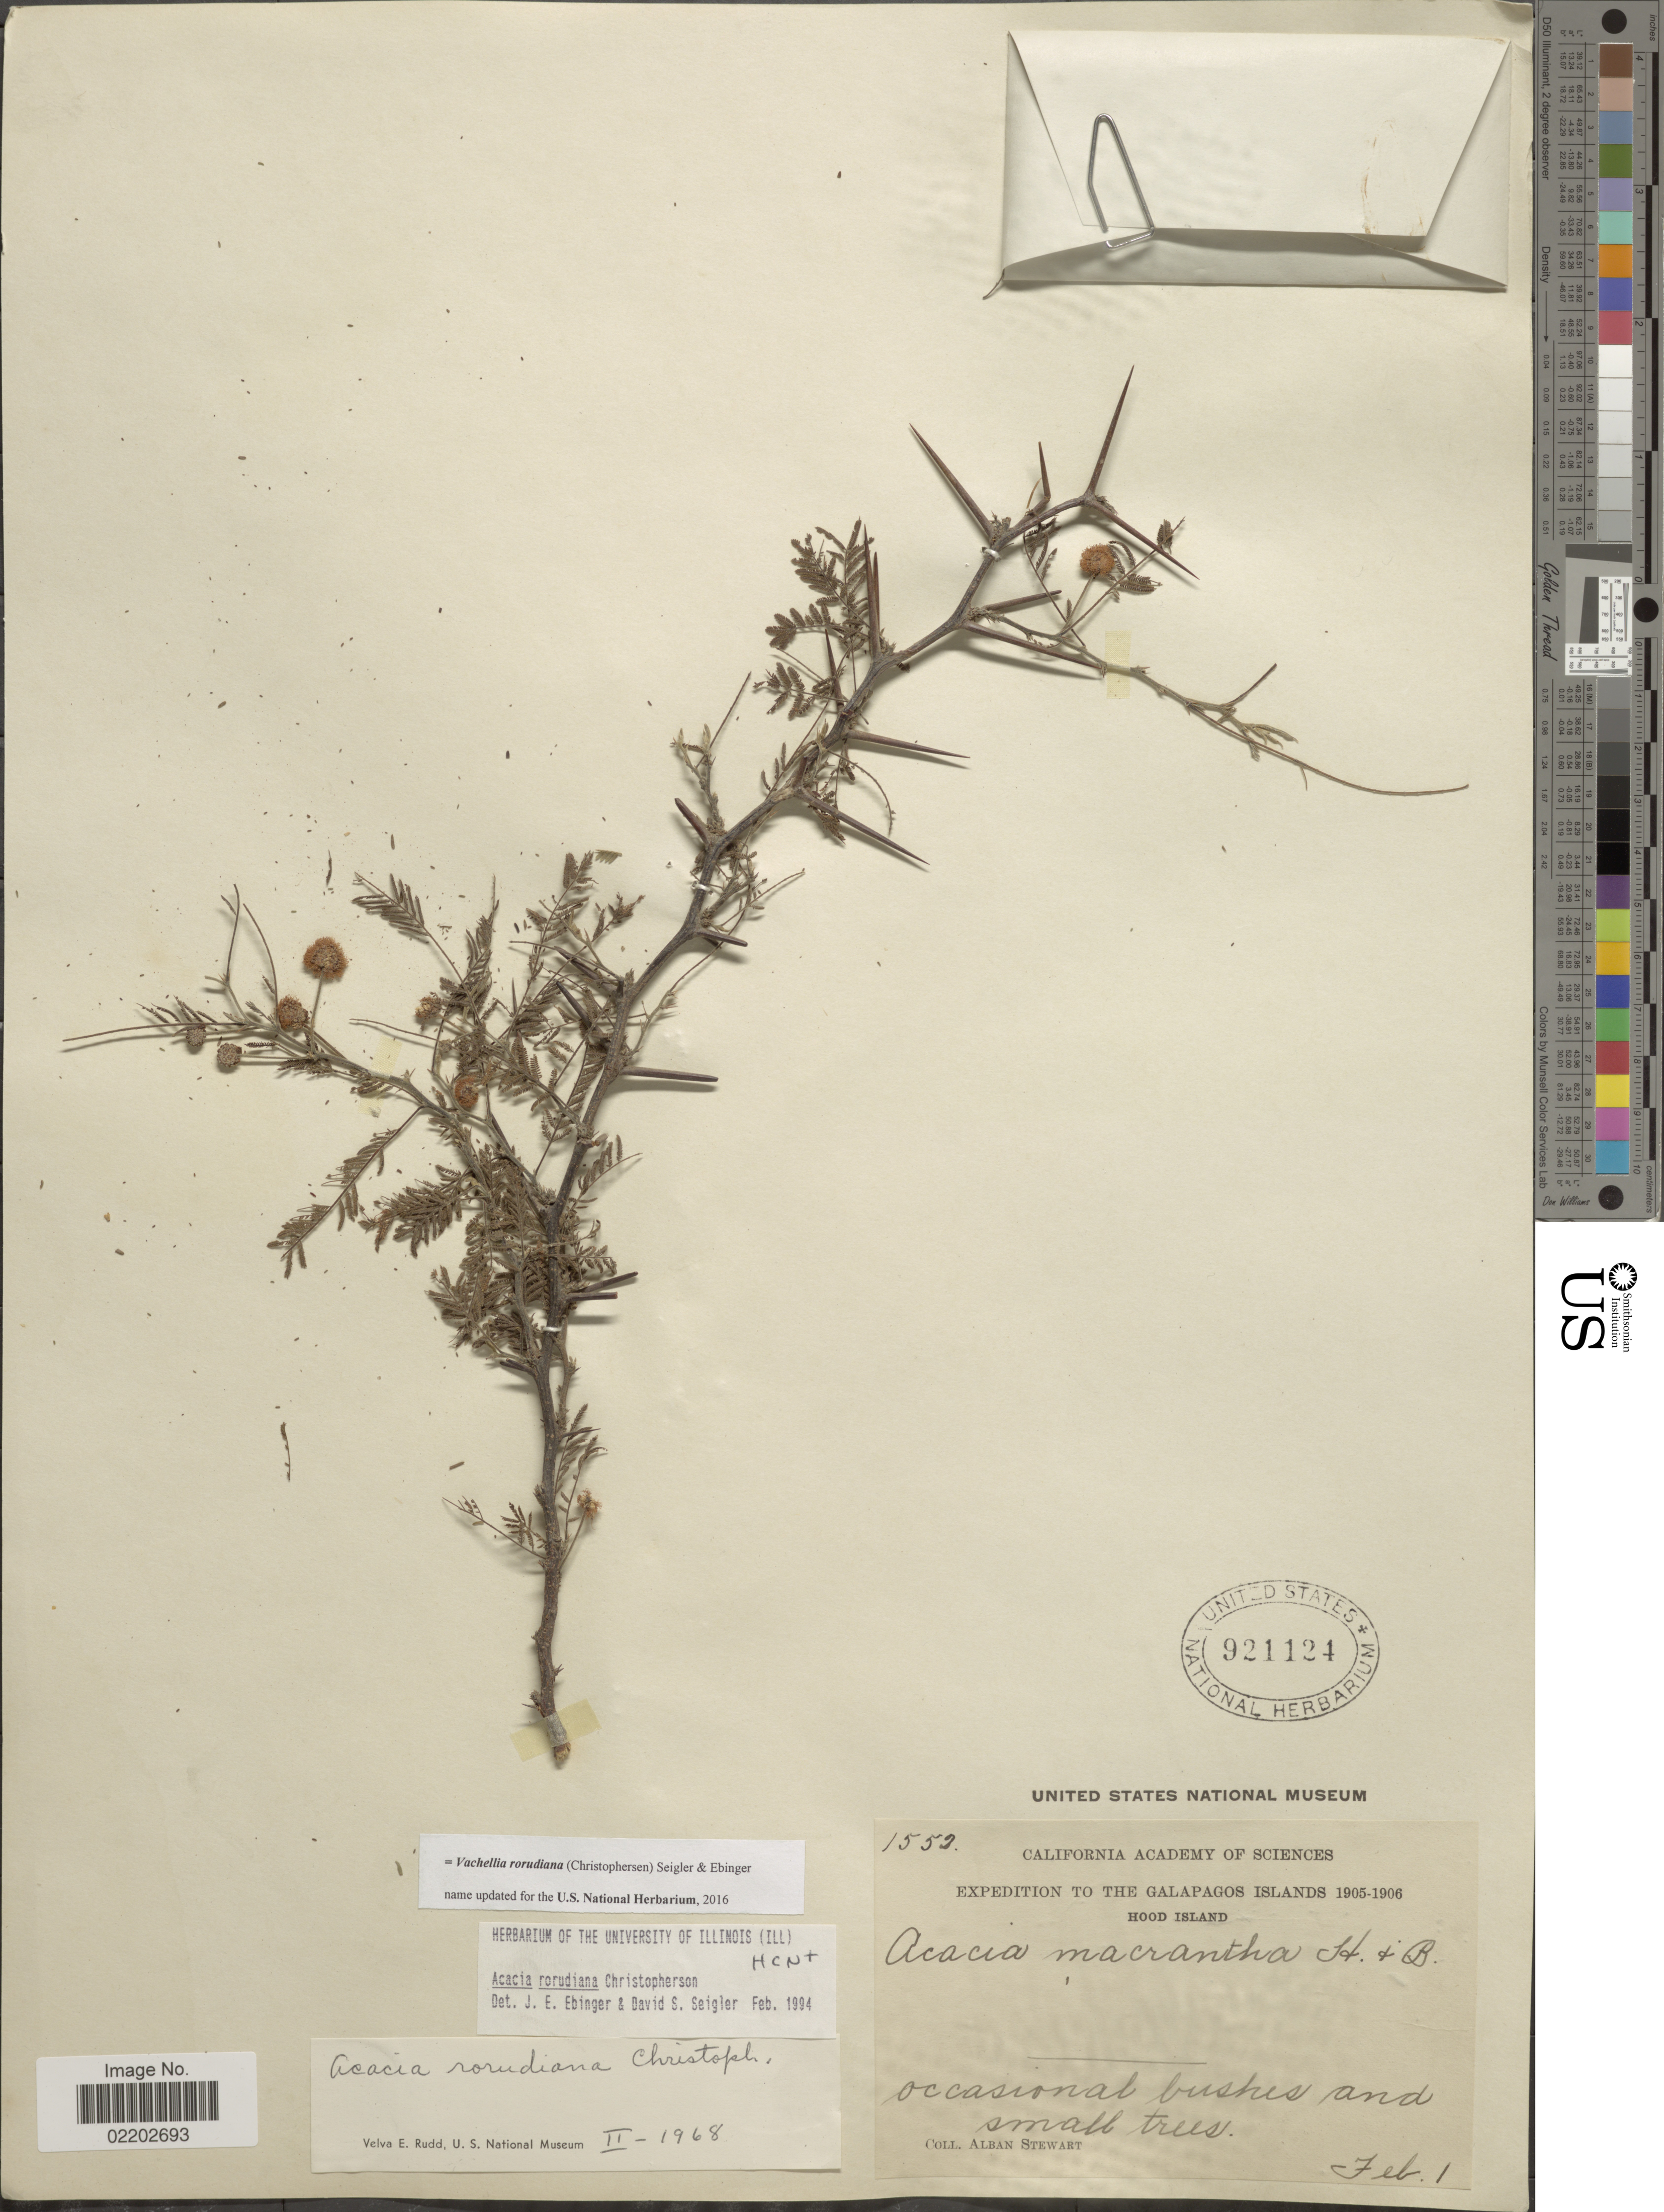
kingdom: Plantae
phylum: Tracheophyta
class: Magnoliopsida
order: Fabales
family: Fabaceae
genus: Vachellia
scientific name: Vachellia rorudiana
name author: (Christoph.) Seigler & Ebinger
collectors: A. Stewart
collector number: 1552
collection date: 1905-02-01/1906-02-01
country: Ecuador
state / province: Colón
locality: Galapagos Islands, Hood Island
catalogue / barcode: US 921124